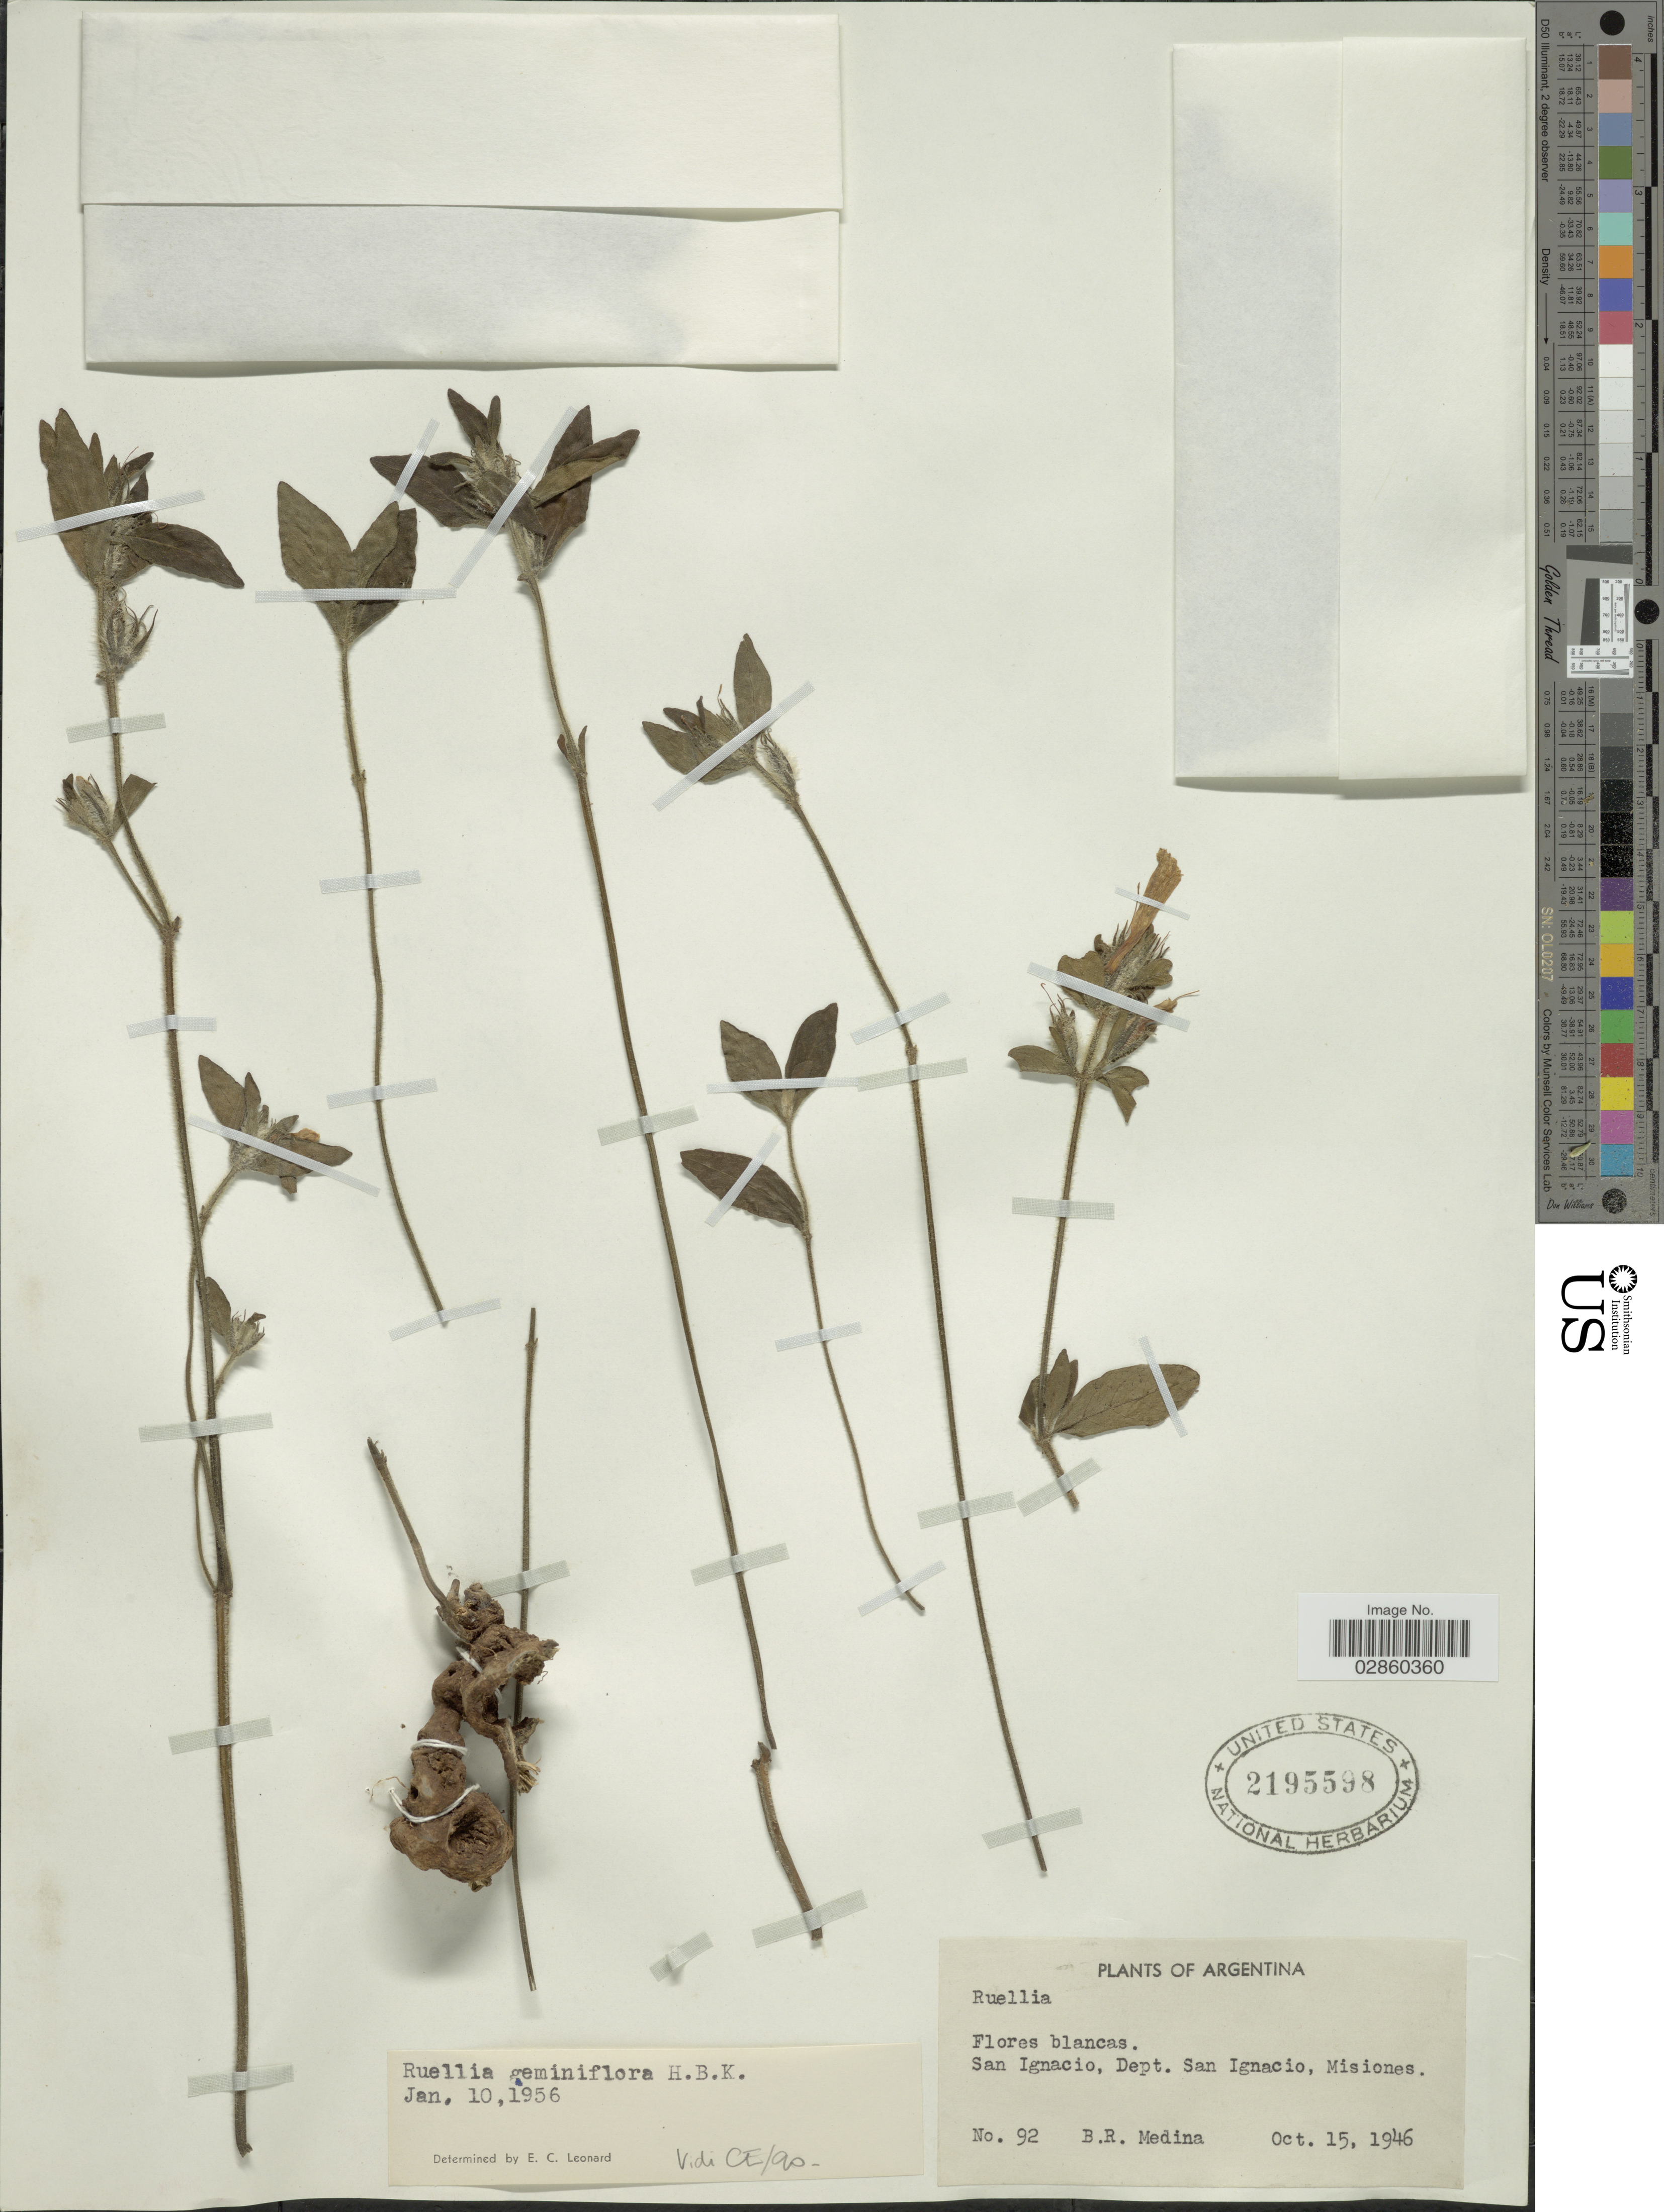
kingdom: Plantae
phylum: Tracheophyta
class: Magnoliopsida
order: Lamiales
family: Acanthaceae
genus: Ruellia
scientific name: Ruellia geminiflora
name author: Kunth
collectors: B. Medina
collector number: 92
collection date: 1946-10-15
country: Argentina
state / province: Misiones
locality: San Ignacio, Dept. San Ignacio, Misiones.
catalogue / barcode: US 2195598